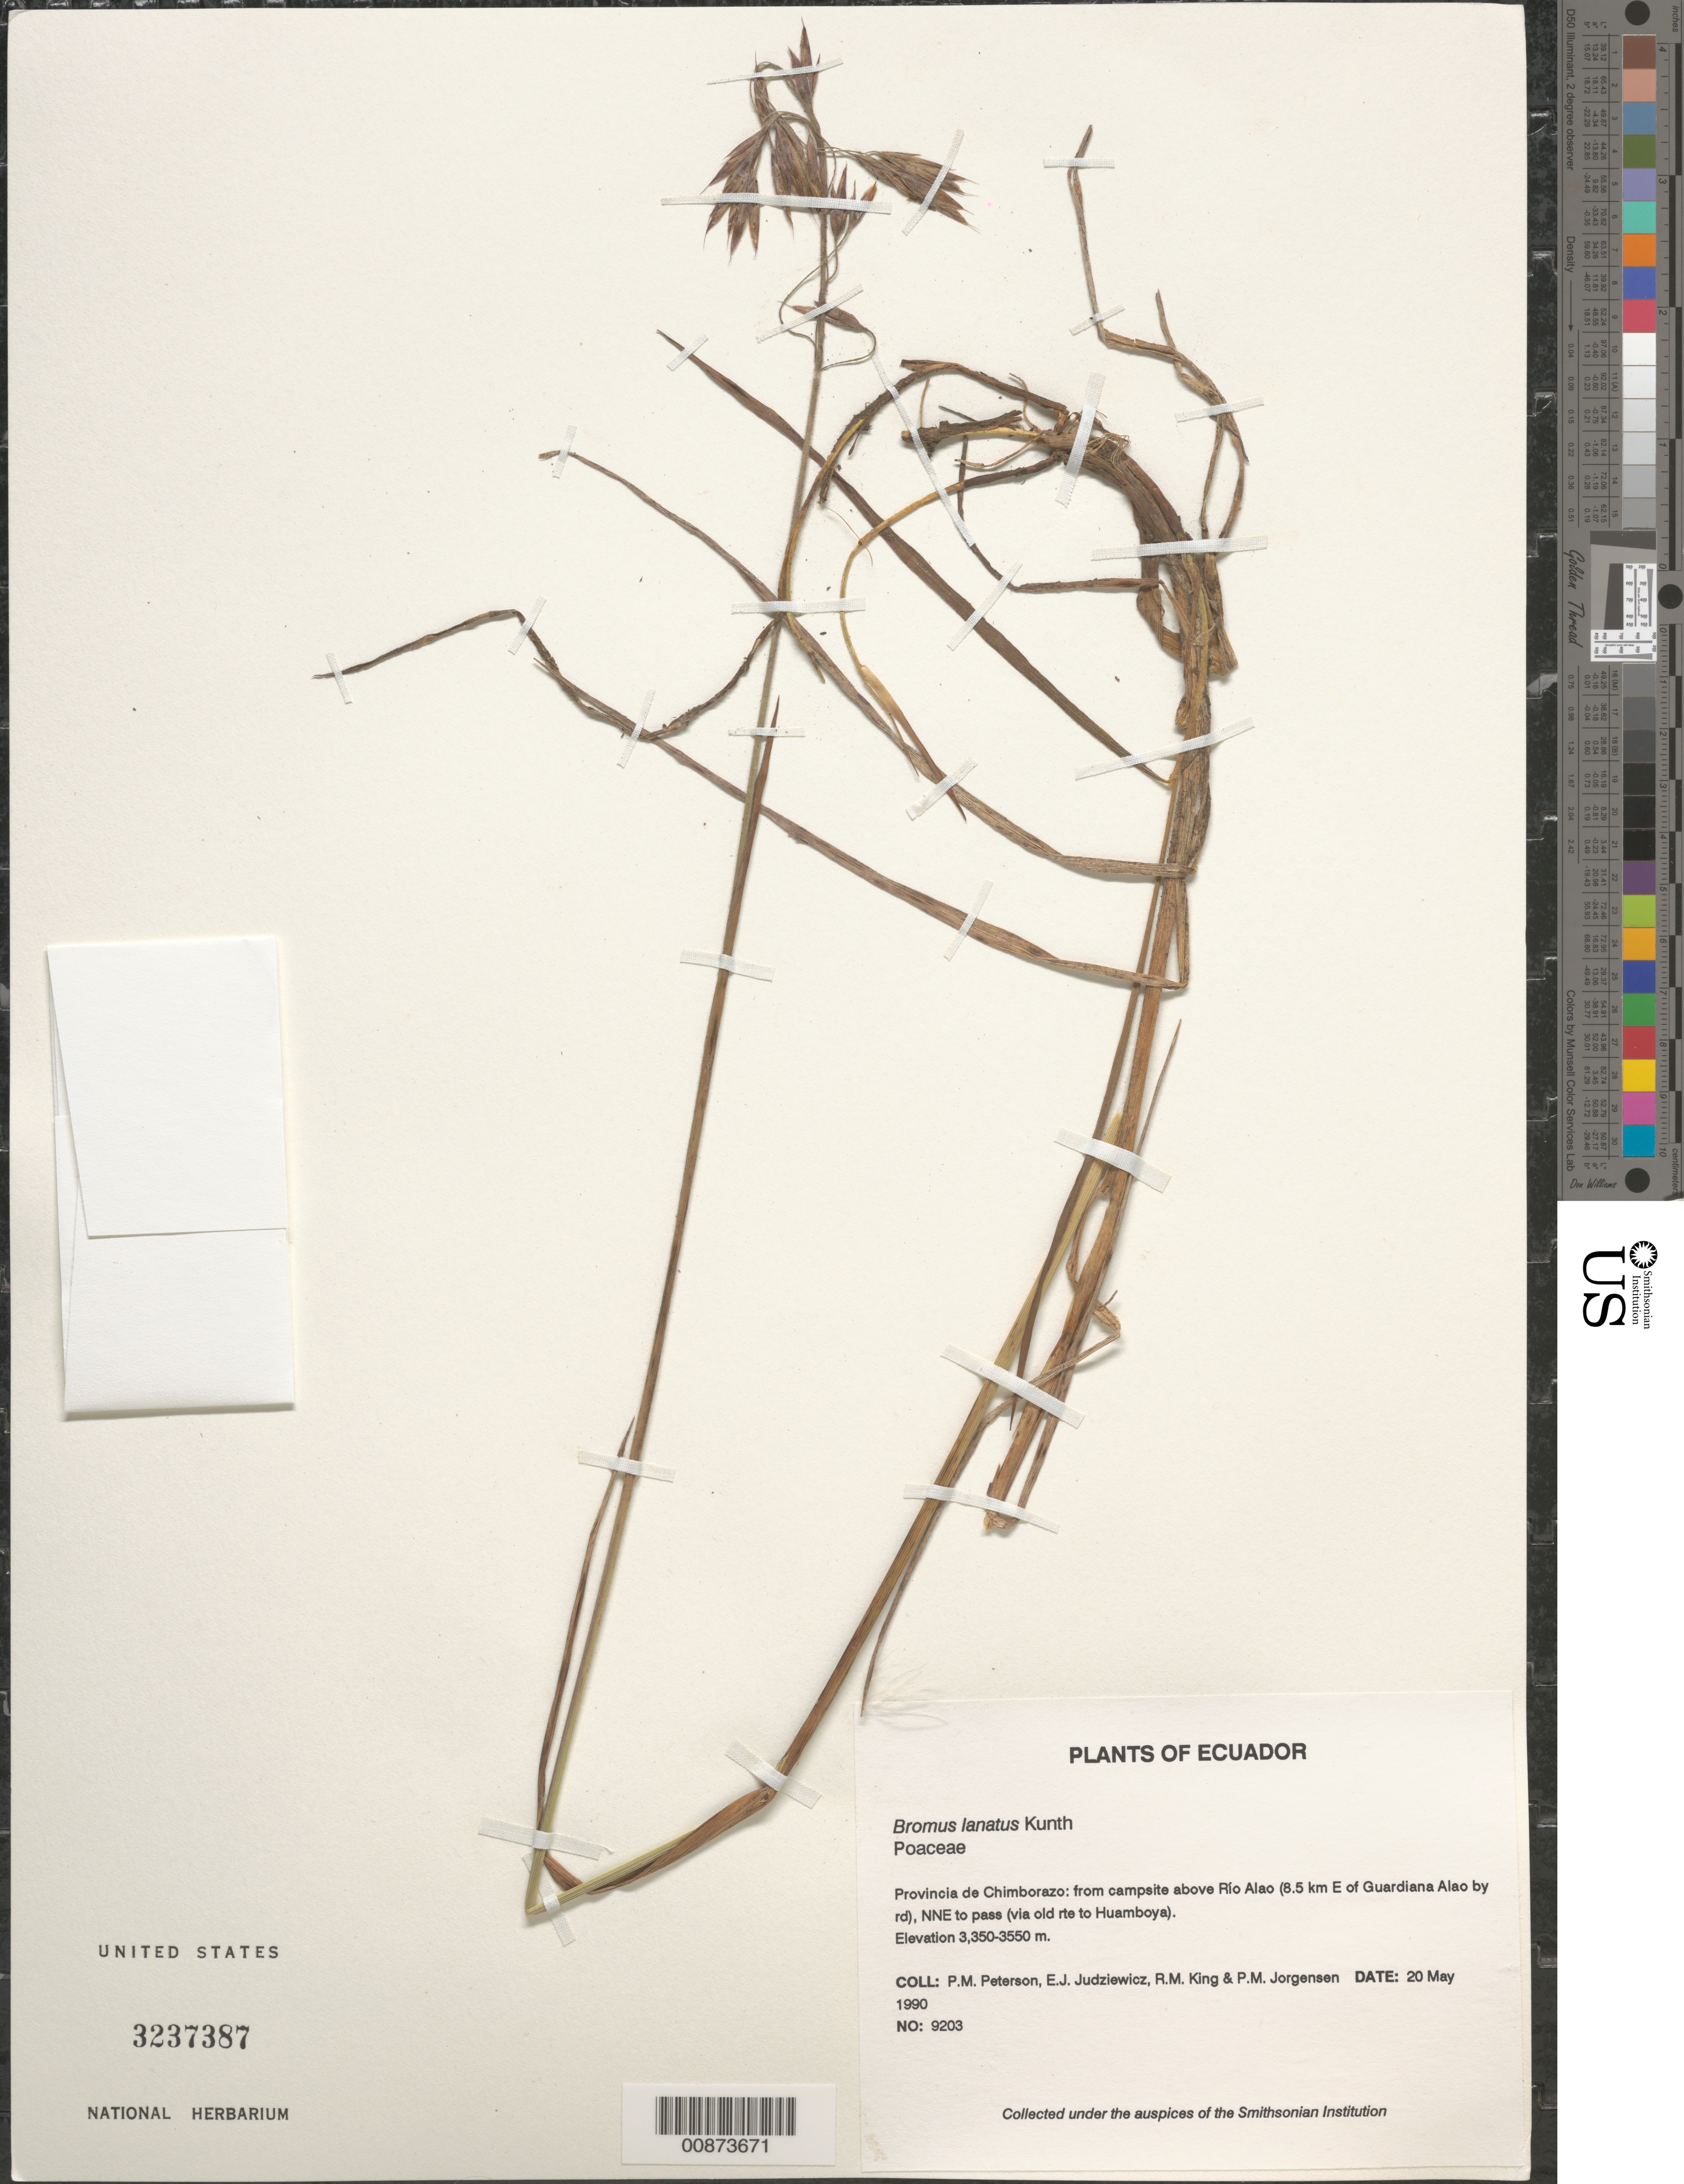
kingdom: Plantae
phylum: Tracheophyta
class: Liliopsida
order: Poales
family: Poaceae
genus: Bromus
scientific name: Bromus lanatus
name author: Kunth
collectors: P. M. Peterson, E. J. Judziewicz, R. M. King & P. M. Jørgensen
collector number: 09203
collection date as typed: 20 May 1990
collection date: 1990-05-20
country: Ecuador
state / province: Chimborazo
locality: from campsite above Río Alao (8.5 km E of Guardiana Alao by rd), NNE to pass (via old rte to Huamboya).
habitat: Elevation 3,350-3550 m.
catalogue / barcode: US 3237387